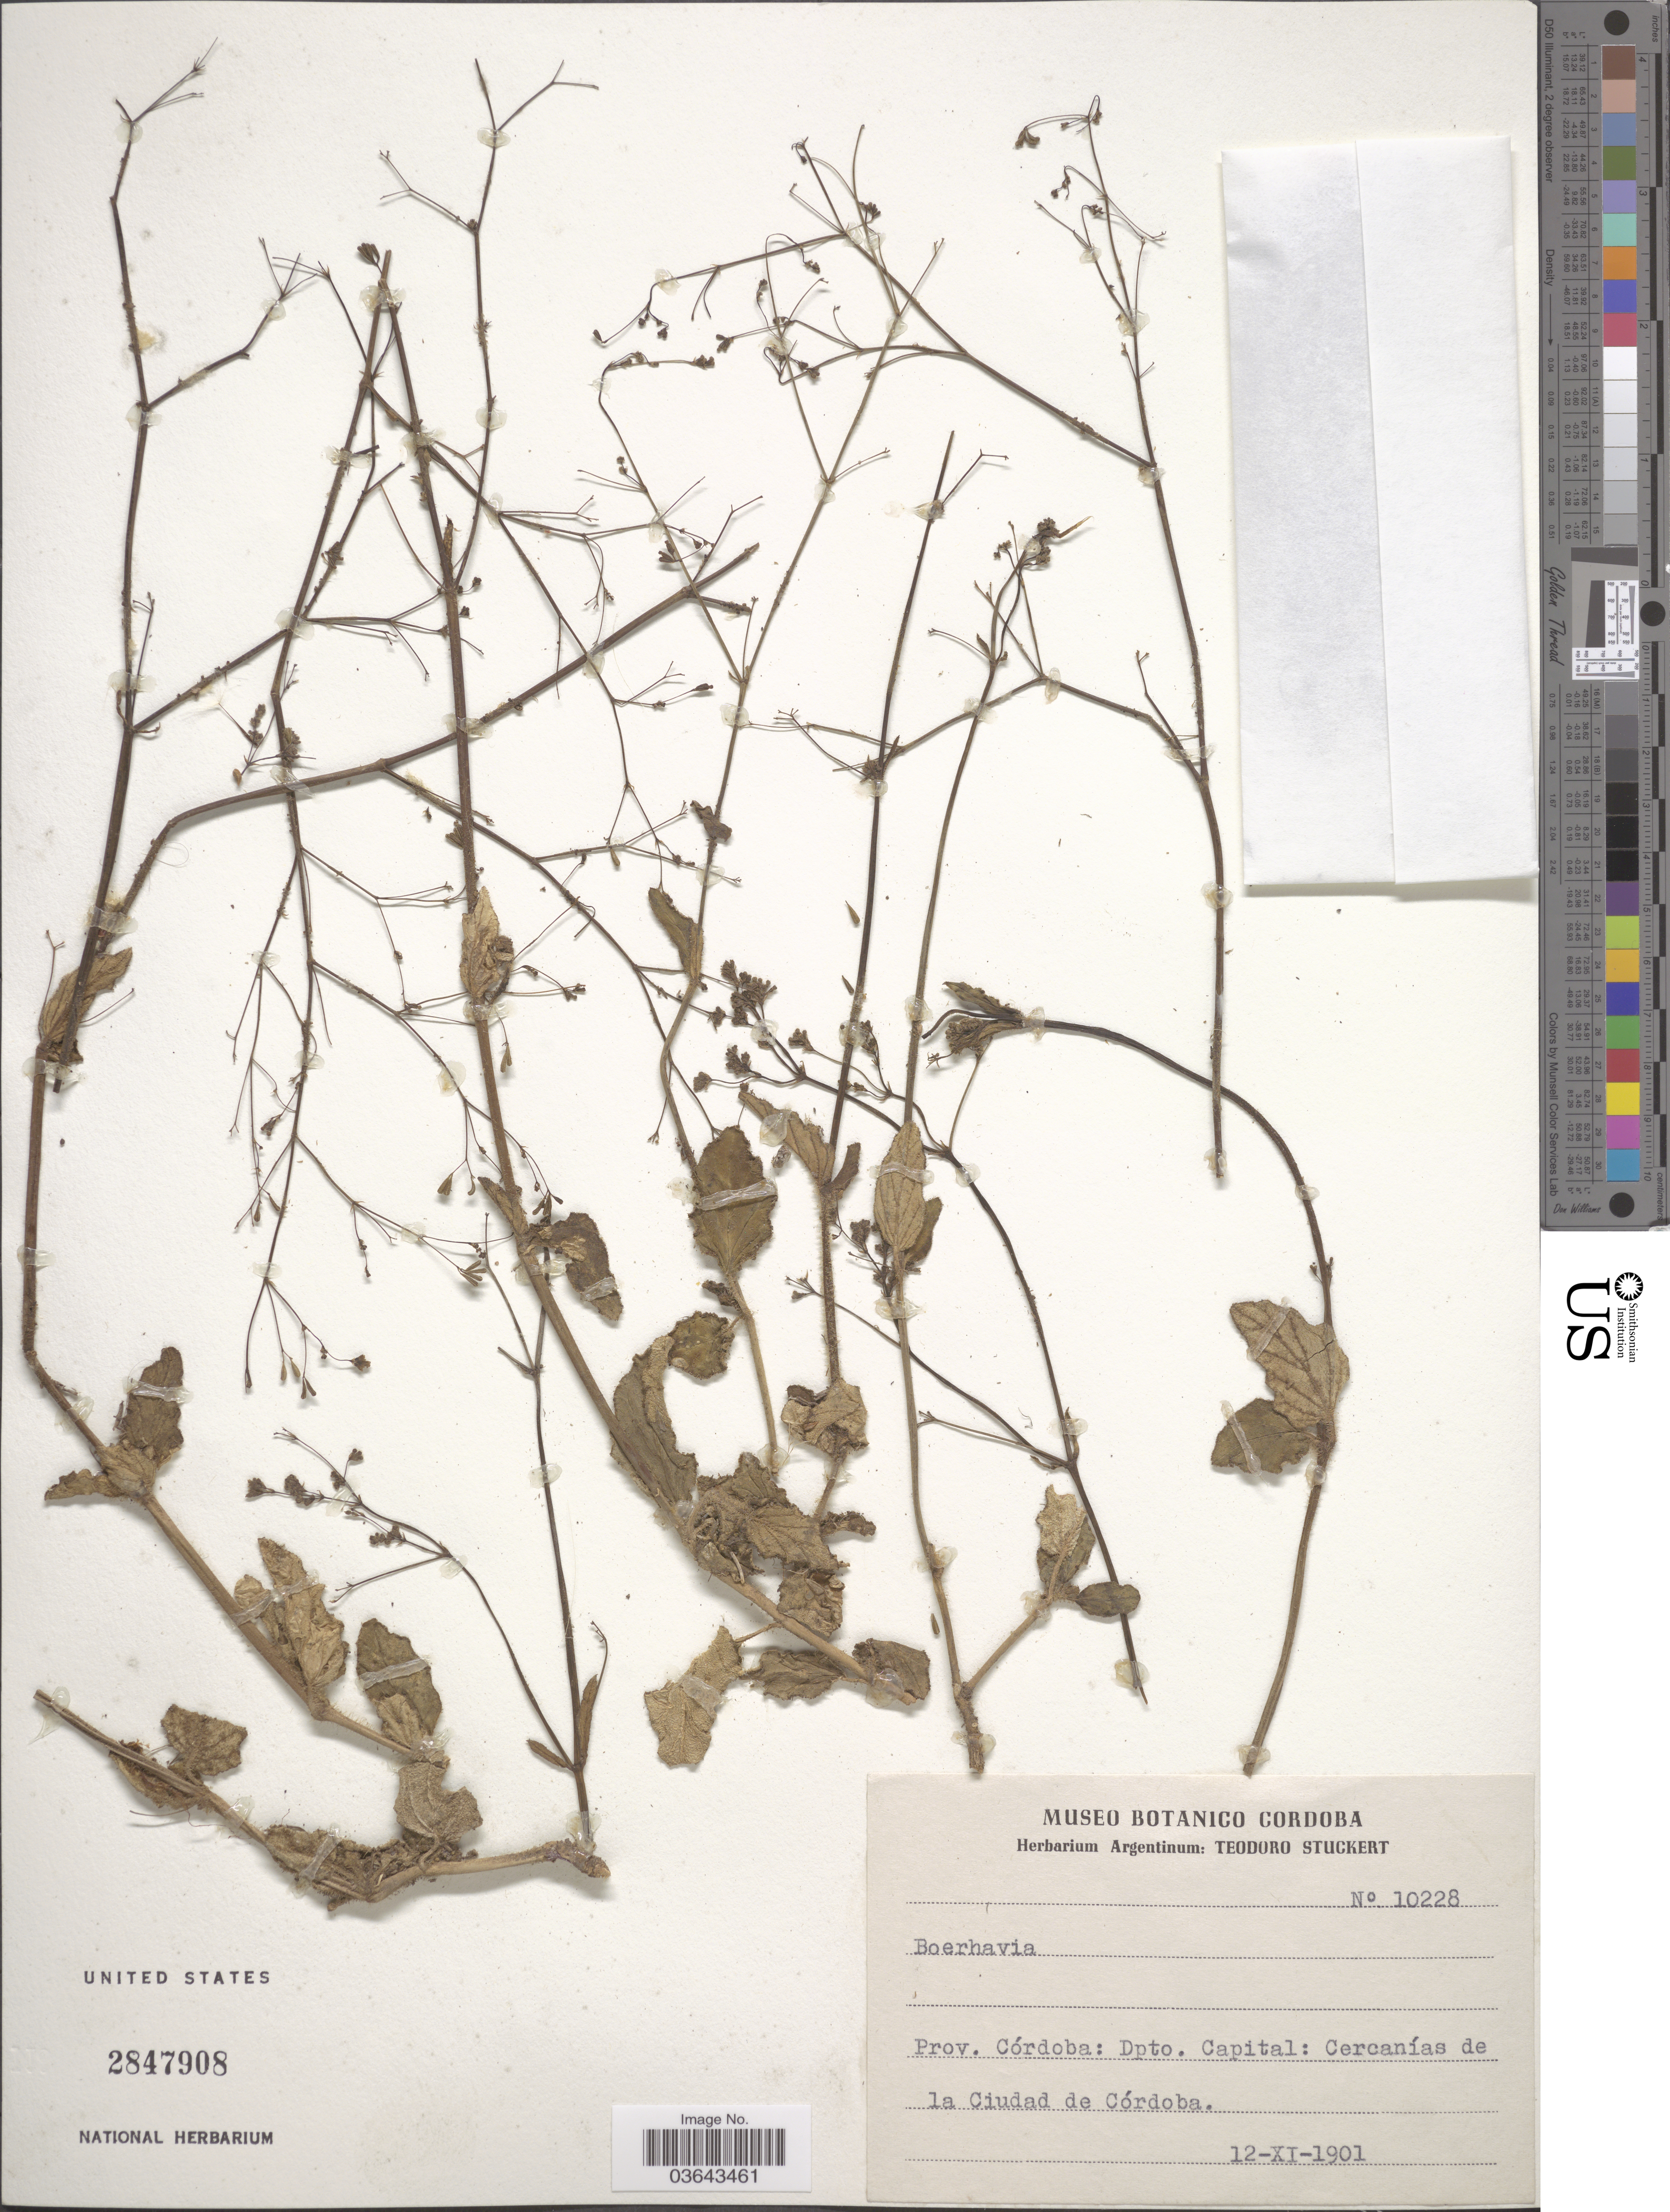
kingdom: Plantae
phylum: Tracheophyta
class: Magnoliopsida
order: Caryophyllales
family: Nyctaginaceae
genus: Boerhavia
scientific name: Boerhavia sp.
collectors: Ex herb. Teodoro Stuckert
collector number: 10228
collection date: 1901-11-12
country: Colombia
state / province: Córdoba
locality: Dpto. Capital: Cercanías de la Ciudad de Córdoba.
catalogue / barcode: US 2847908